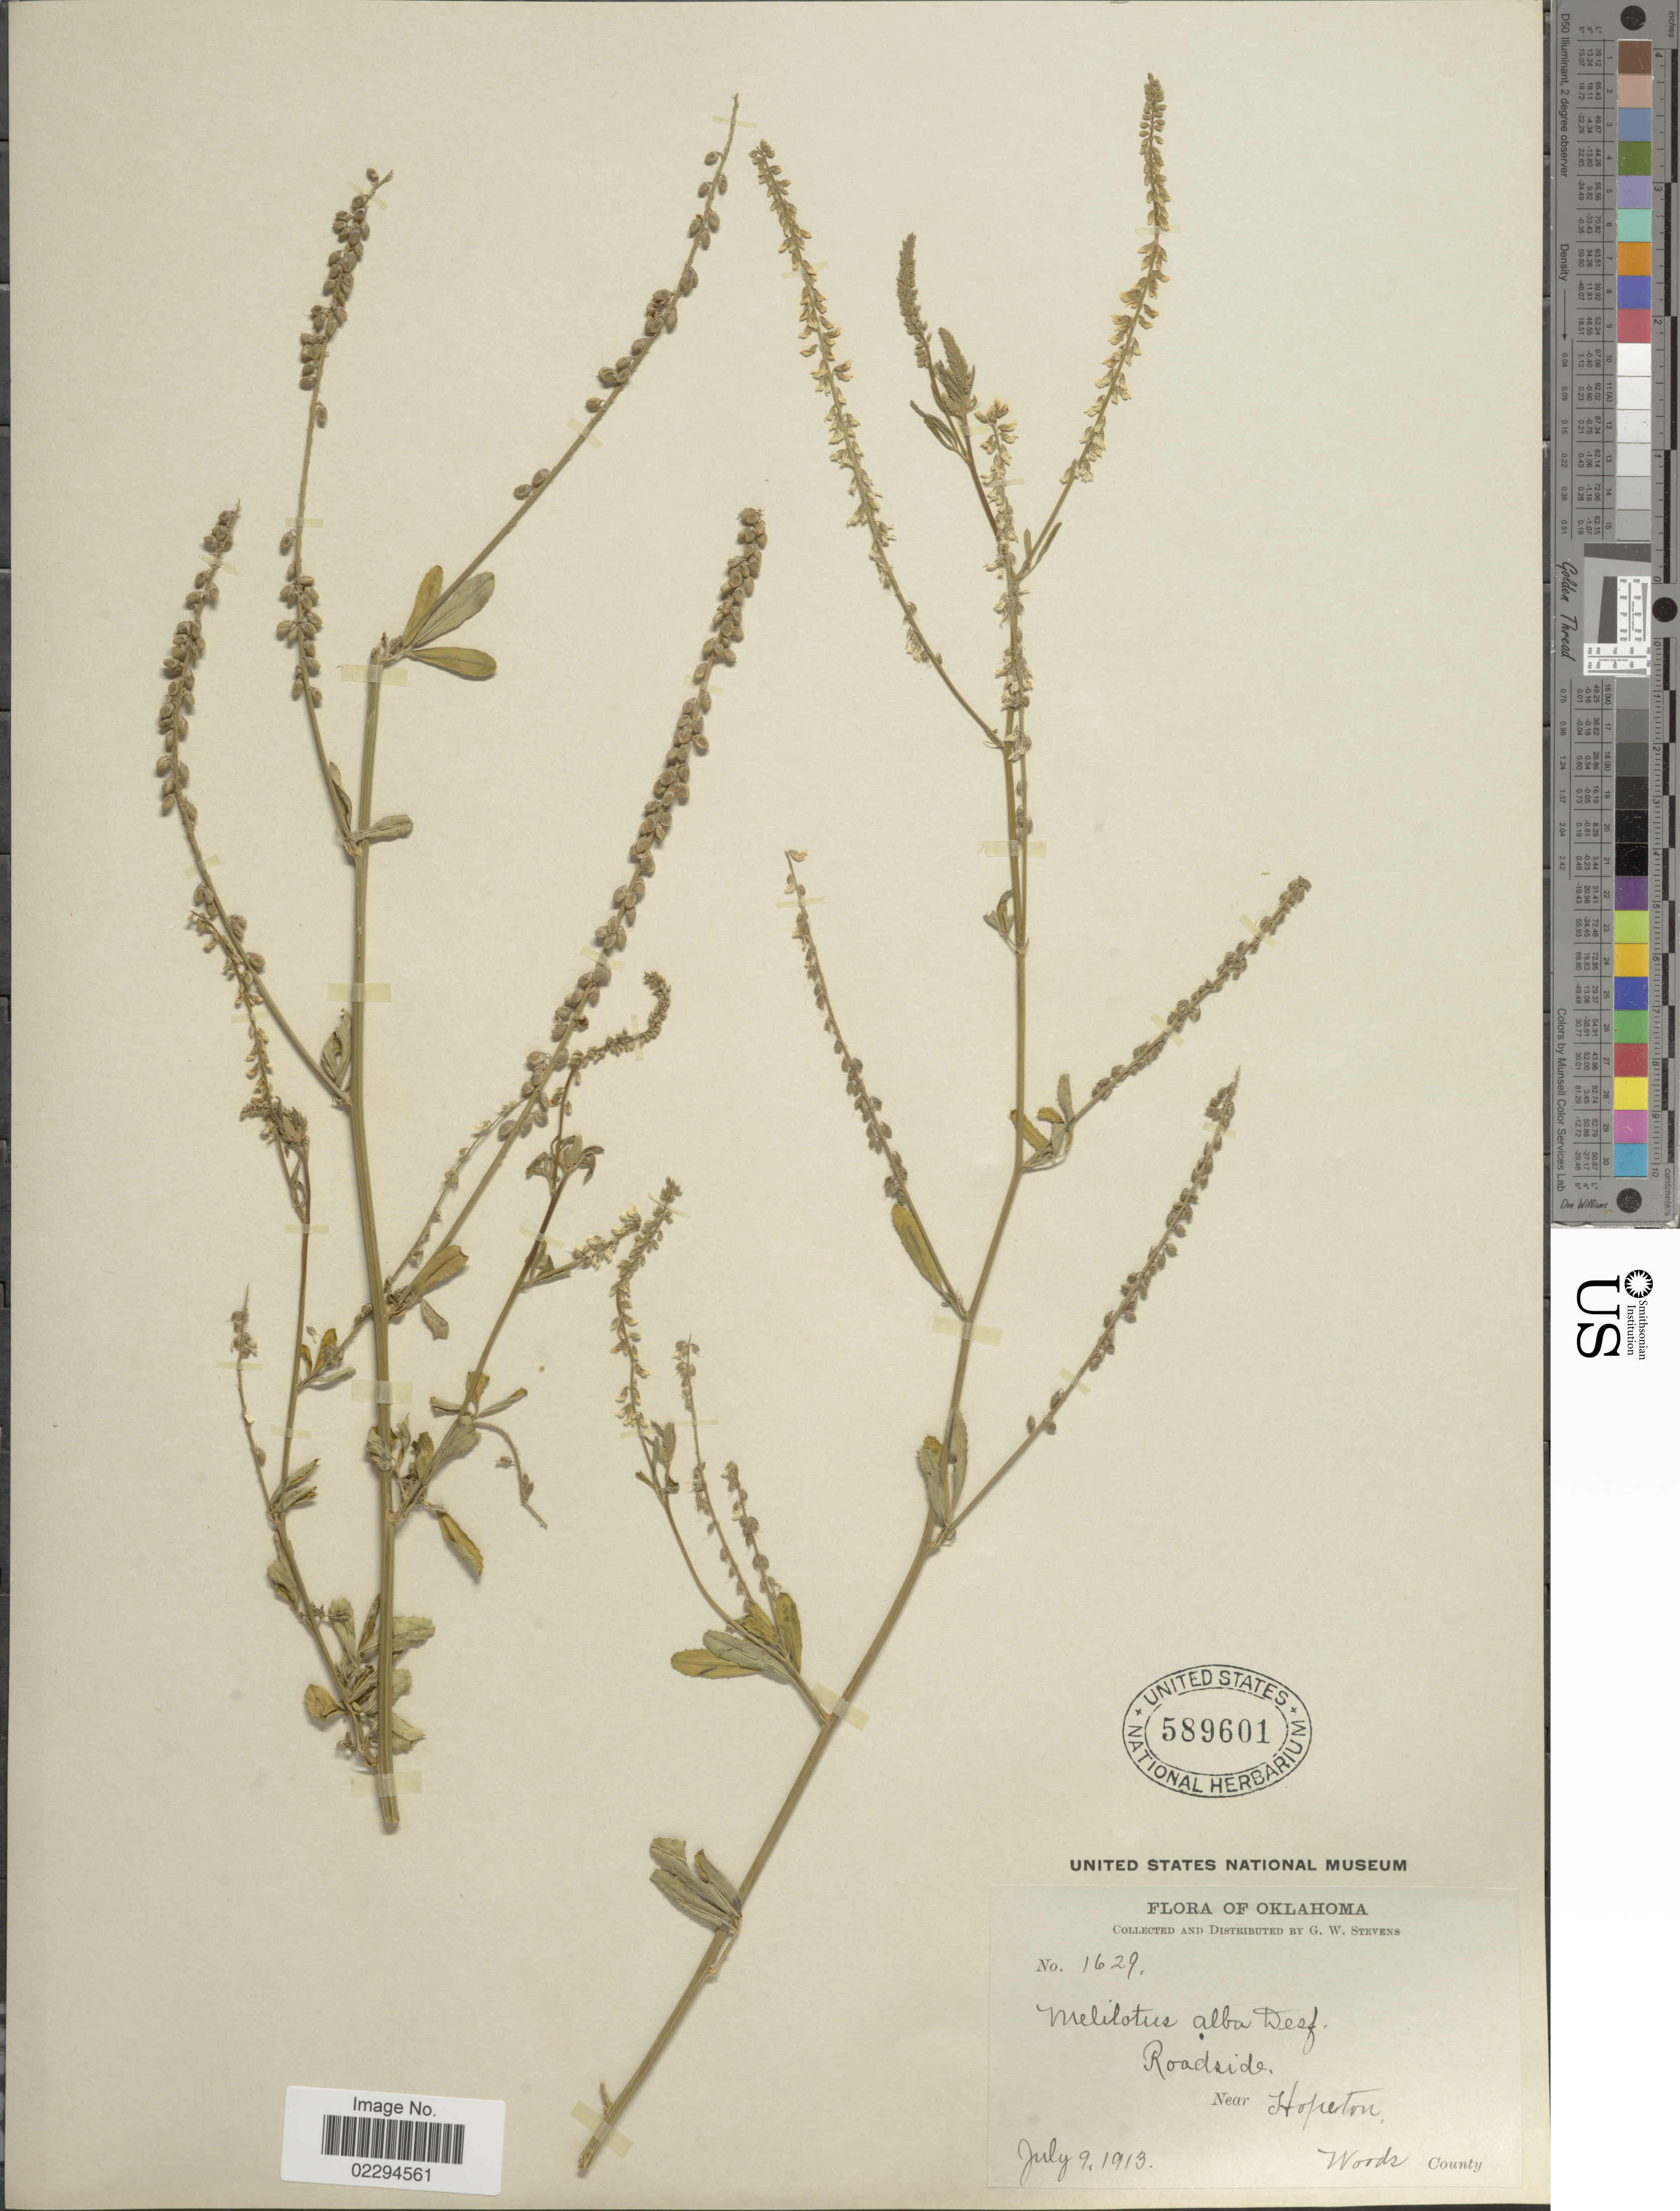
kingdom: Plantae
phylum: Tracheophyta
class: Magnoliopsida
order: Fabales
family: Fabaceae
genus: Melilotus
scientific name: Melilotus albus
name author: Medik.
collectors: G. W. Stevens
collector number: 1629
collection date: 1913-07-09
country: United States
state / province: Oklahoma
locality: Near Hopeton, Woods County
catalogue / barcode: US 589601